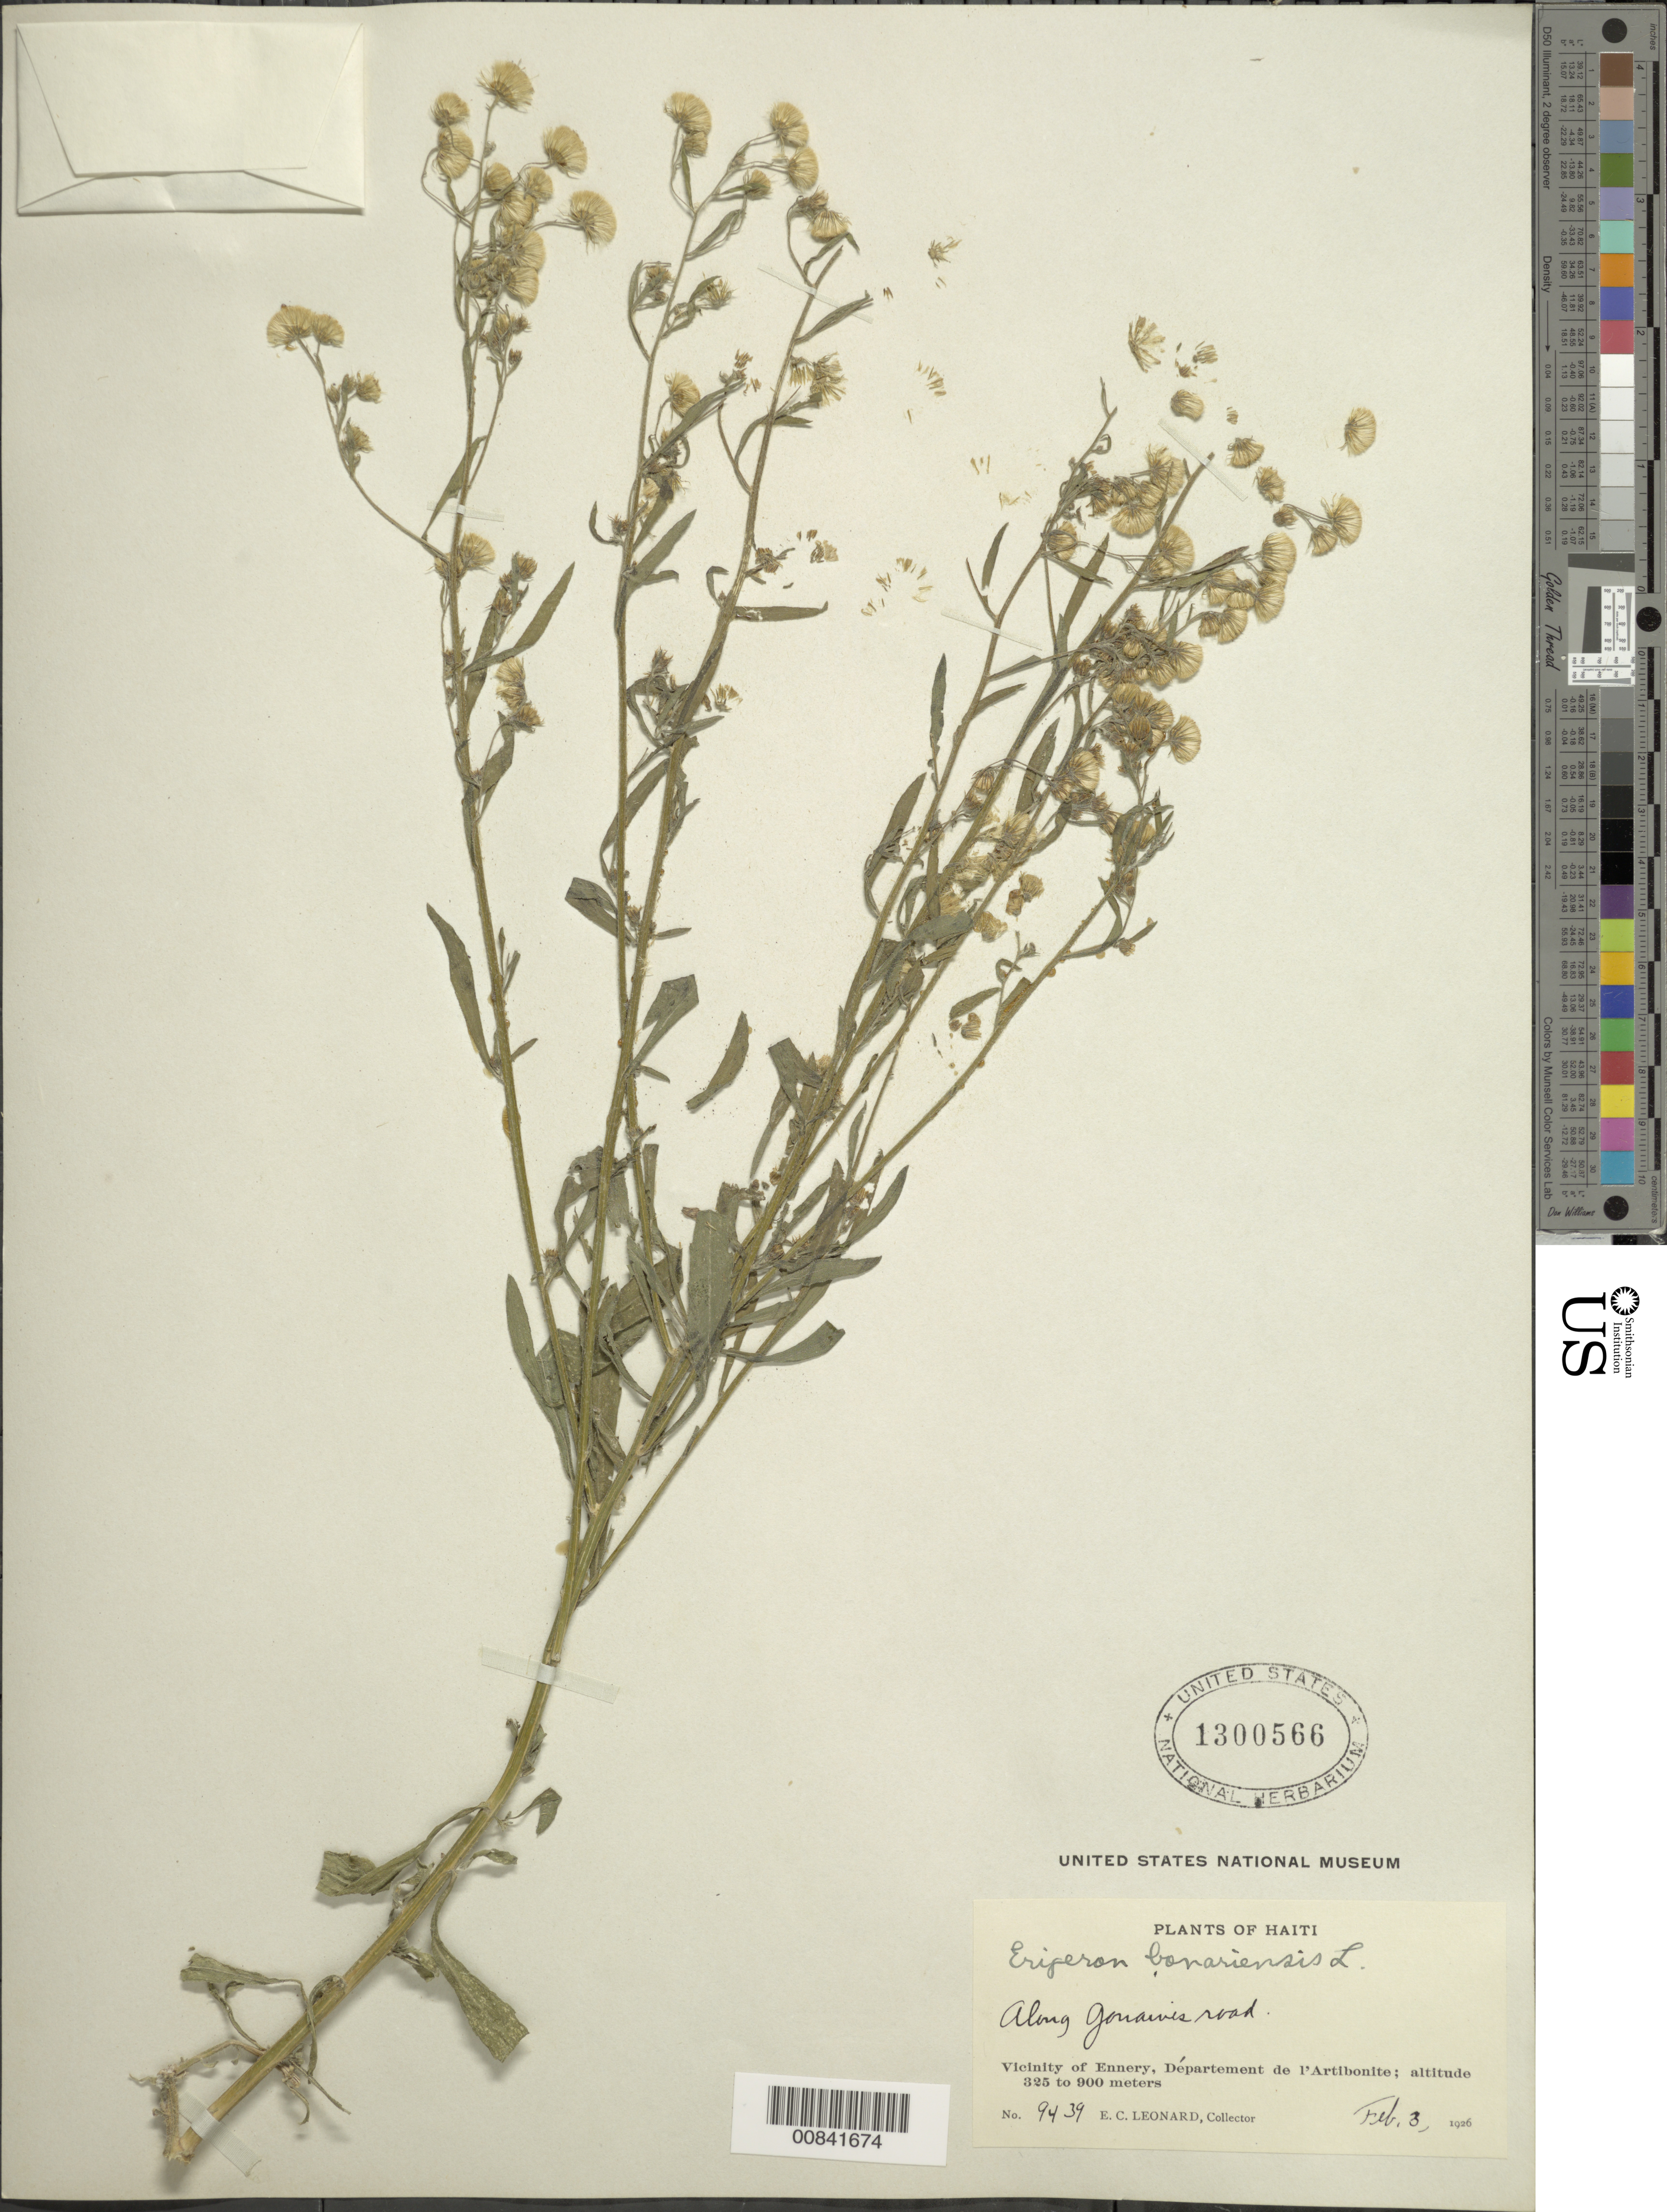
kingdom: Plantae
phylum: Tracheophyta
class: Magnoliopsida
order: Asterales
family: Asteraceae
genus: Conyza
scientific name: Conyza bonariensis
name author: (L.) Cronq.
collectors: E. C. Leonard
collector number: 9439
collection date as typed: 03 Feb 1926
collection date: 1926-02-03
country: Haiti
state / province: Artibonite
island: Hispaniola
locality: Vicinity of Ennery, along Gonaïves road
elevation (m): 325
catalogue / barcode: US 1300566